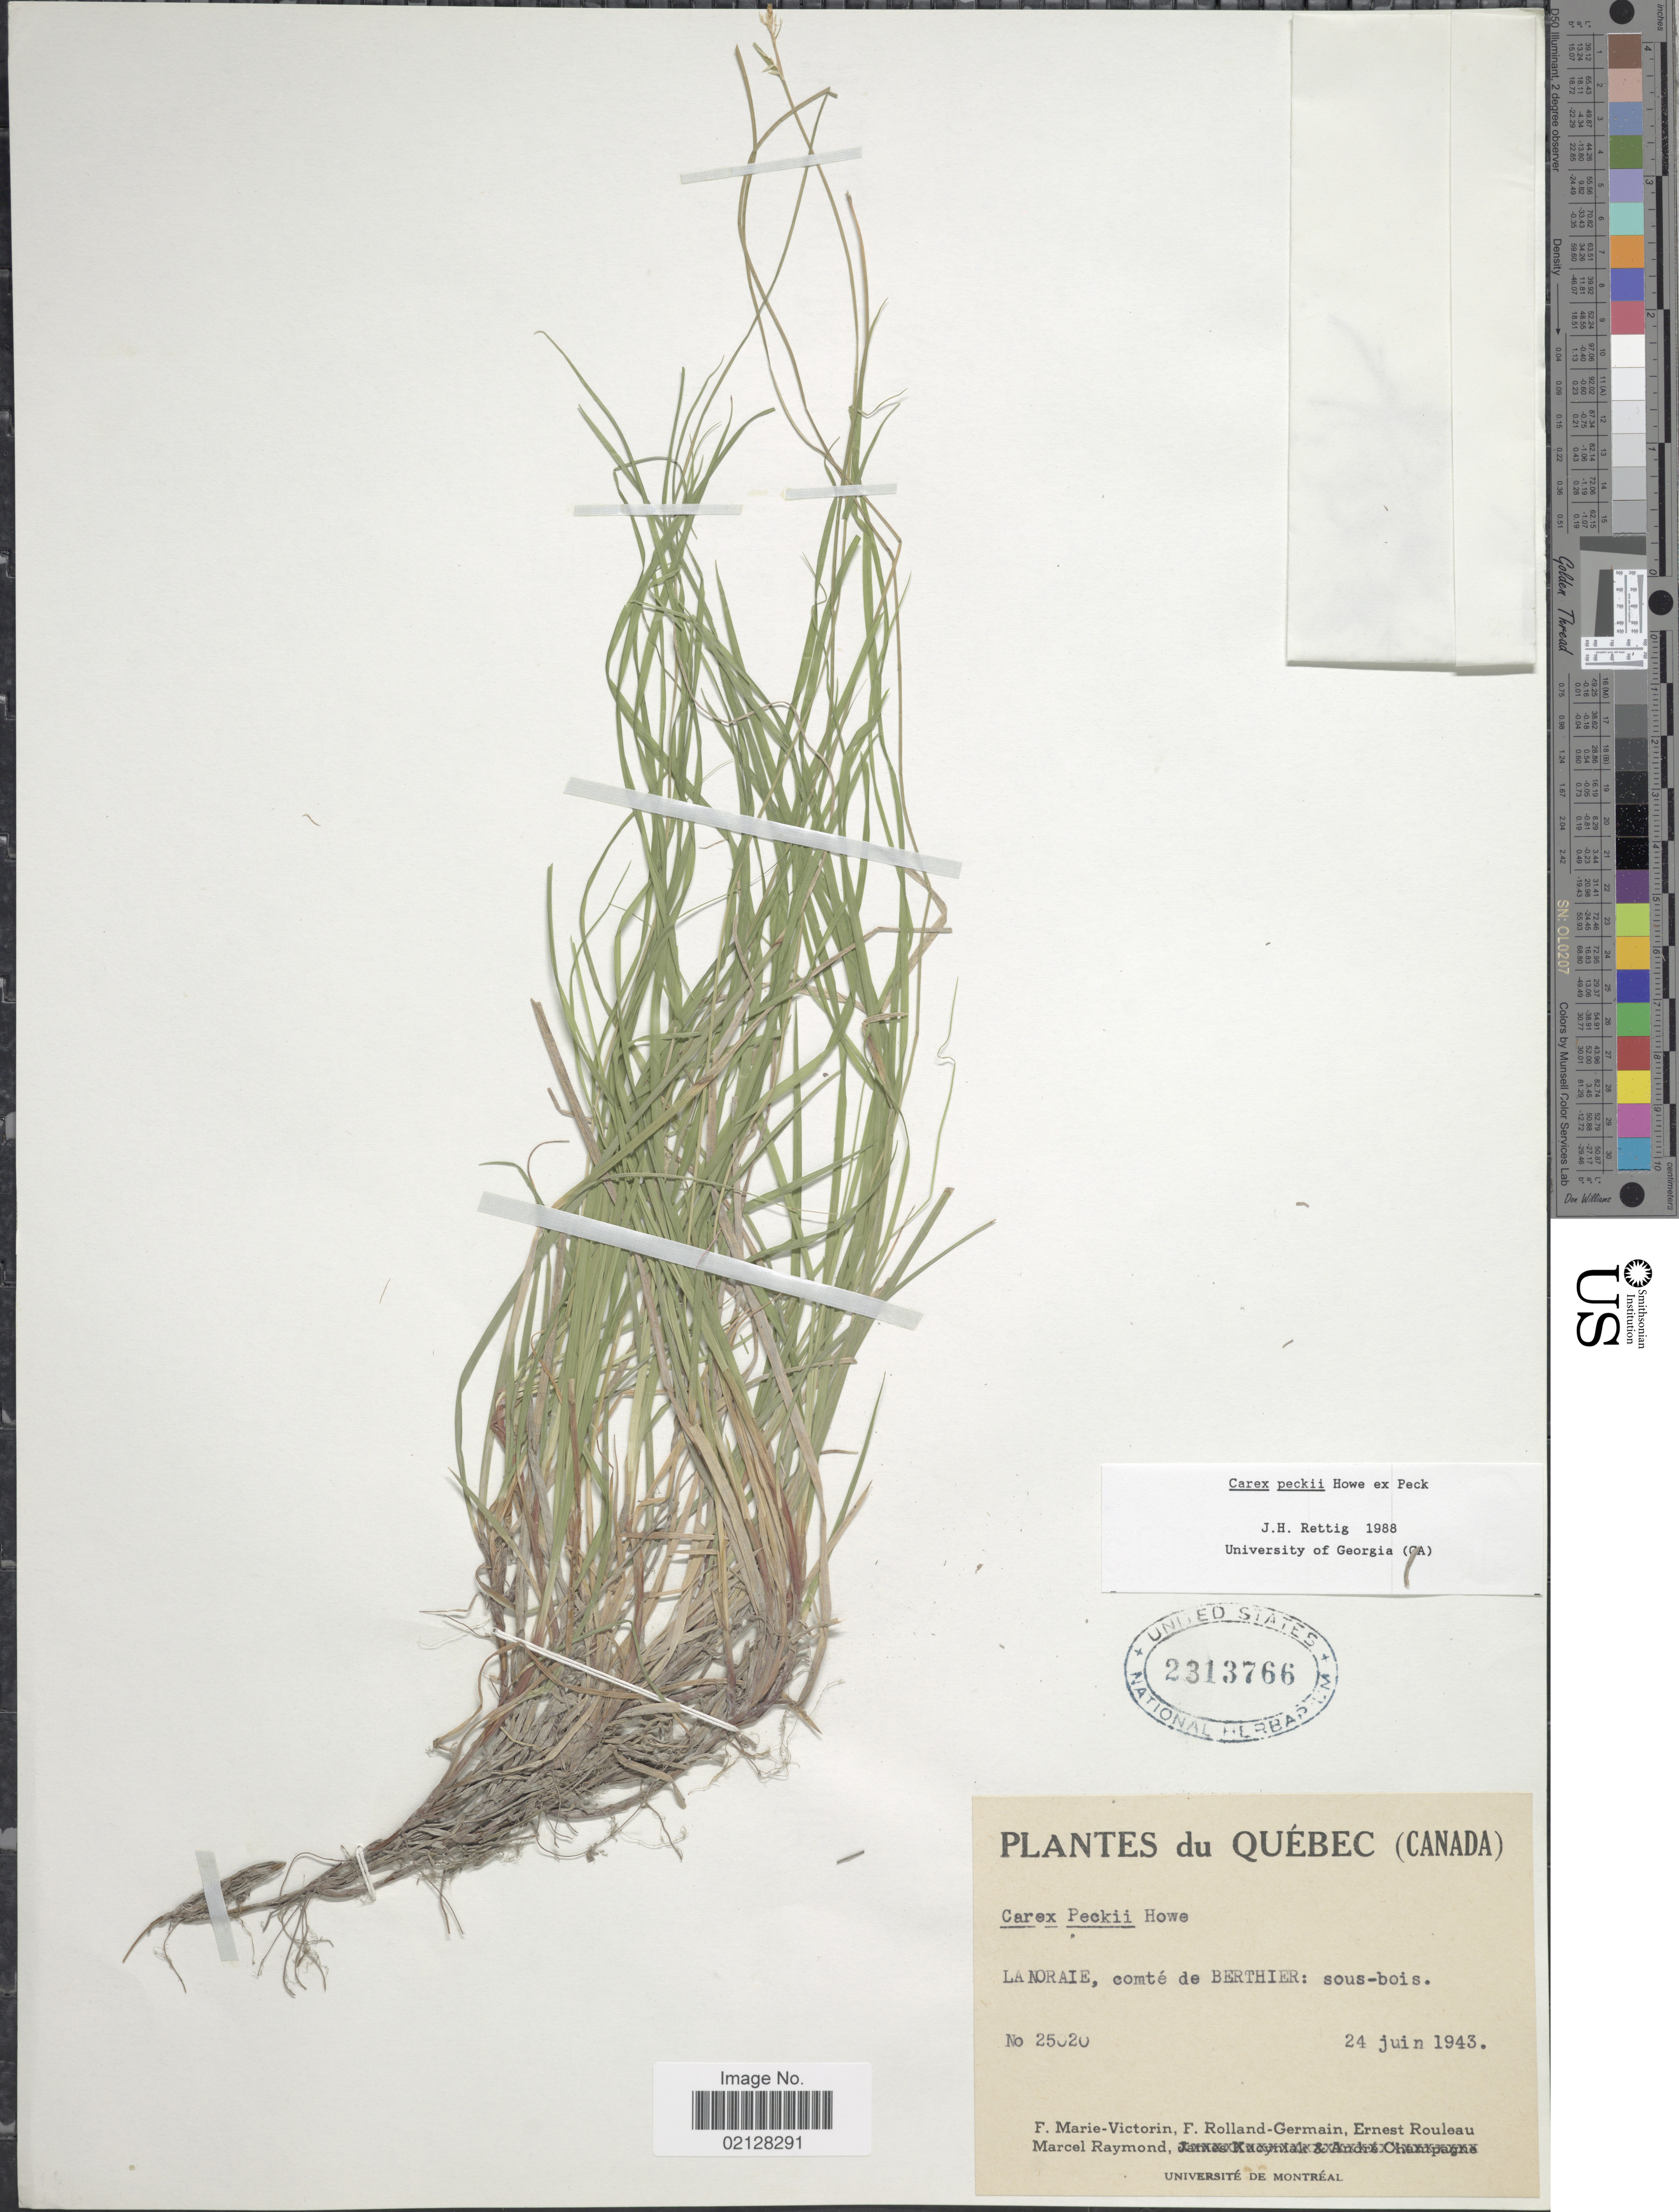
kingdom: Plantae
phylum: Tracheophyta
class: Liliopsida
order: Poales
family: Cyperaceae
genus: Carex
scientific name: Carex peckii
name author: Howe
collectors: F. Marie-Victorin, Rolland-Germain, J. Rouleau & M. Raymond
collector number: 25020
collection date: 1943-06-24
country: Canada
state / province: Quebec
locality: Lanoraie, comte de Berthier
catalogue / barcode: US 2313766